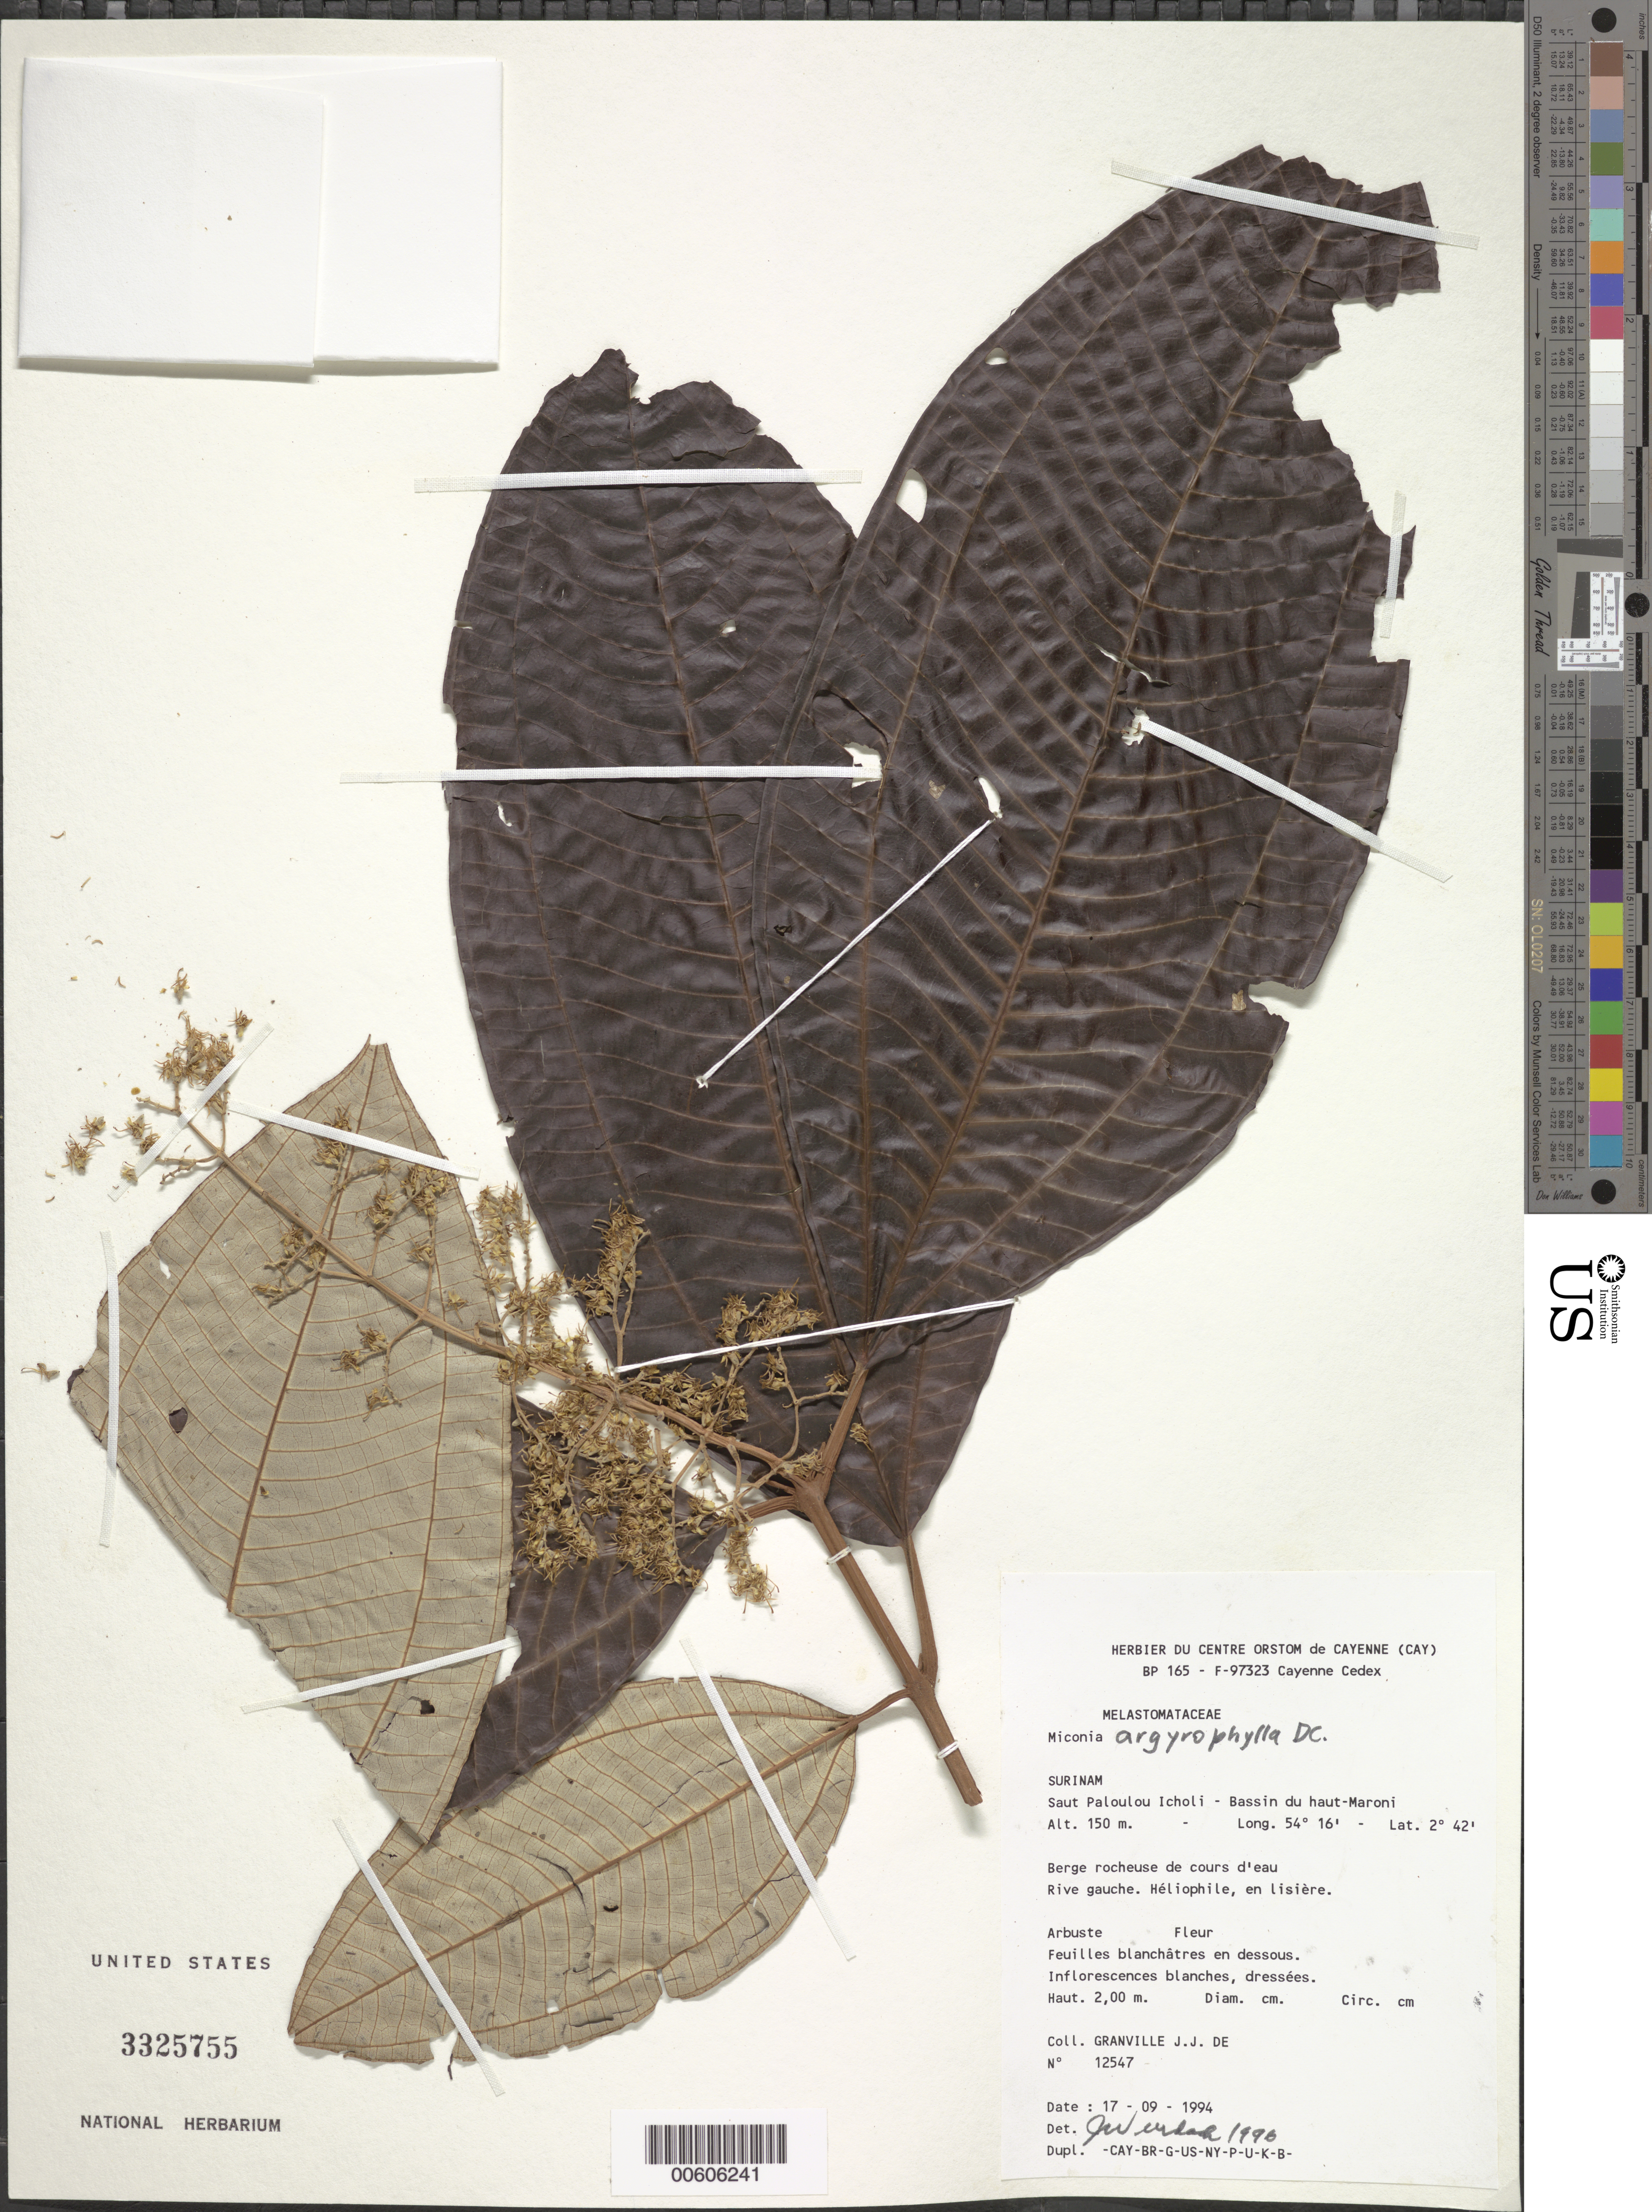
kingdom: Plantae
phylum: Tracheophyta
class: Magnoliopsida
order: Myrtales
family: Melastomataceae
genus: Miconia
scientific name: Miconia argyrophylla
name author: DC.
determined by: Wurdack, John J., (US), US (UNITED STATES)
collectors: J.-J. de Granville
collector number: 12547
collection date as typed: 17-Sep-94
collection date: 1994-09-17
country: Suriname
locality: Saut Paloulou Icholi, Bassin du haut-Maroni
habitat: Berge rocheuse de cours d'eau. Rive gauche. Heliophile, en lisiere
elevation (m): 150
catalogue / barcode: US 3325755